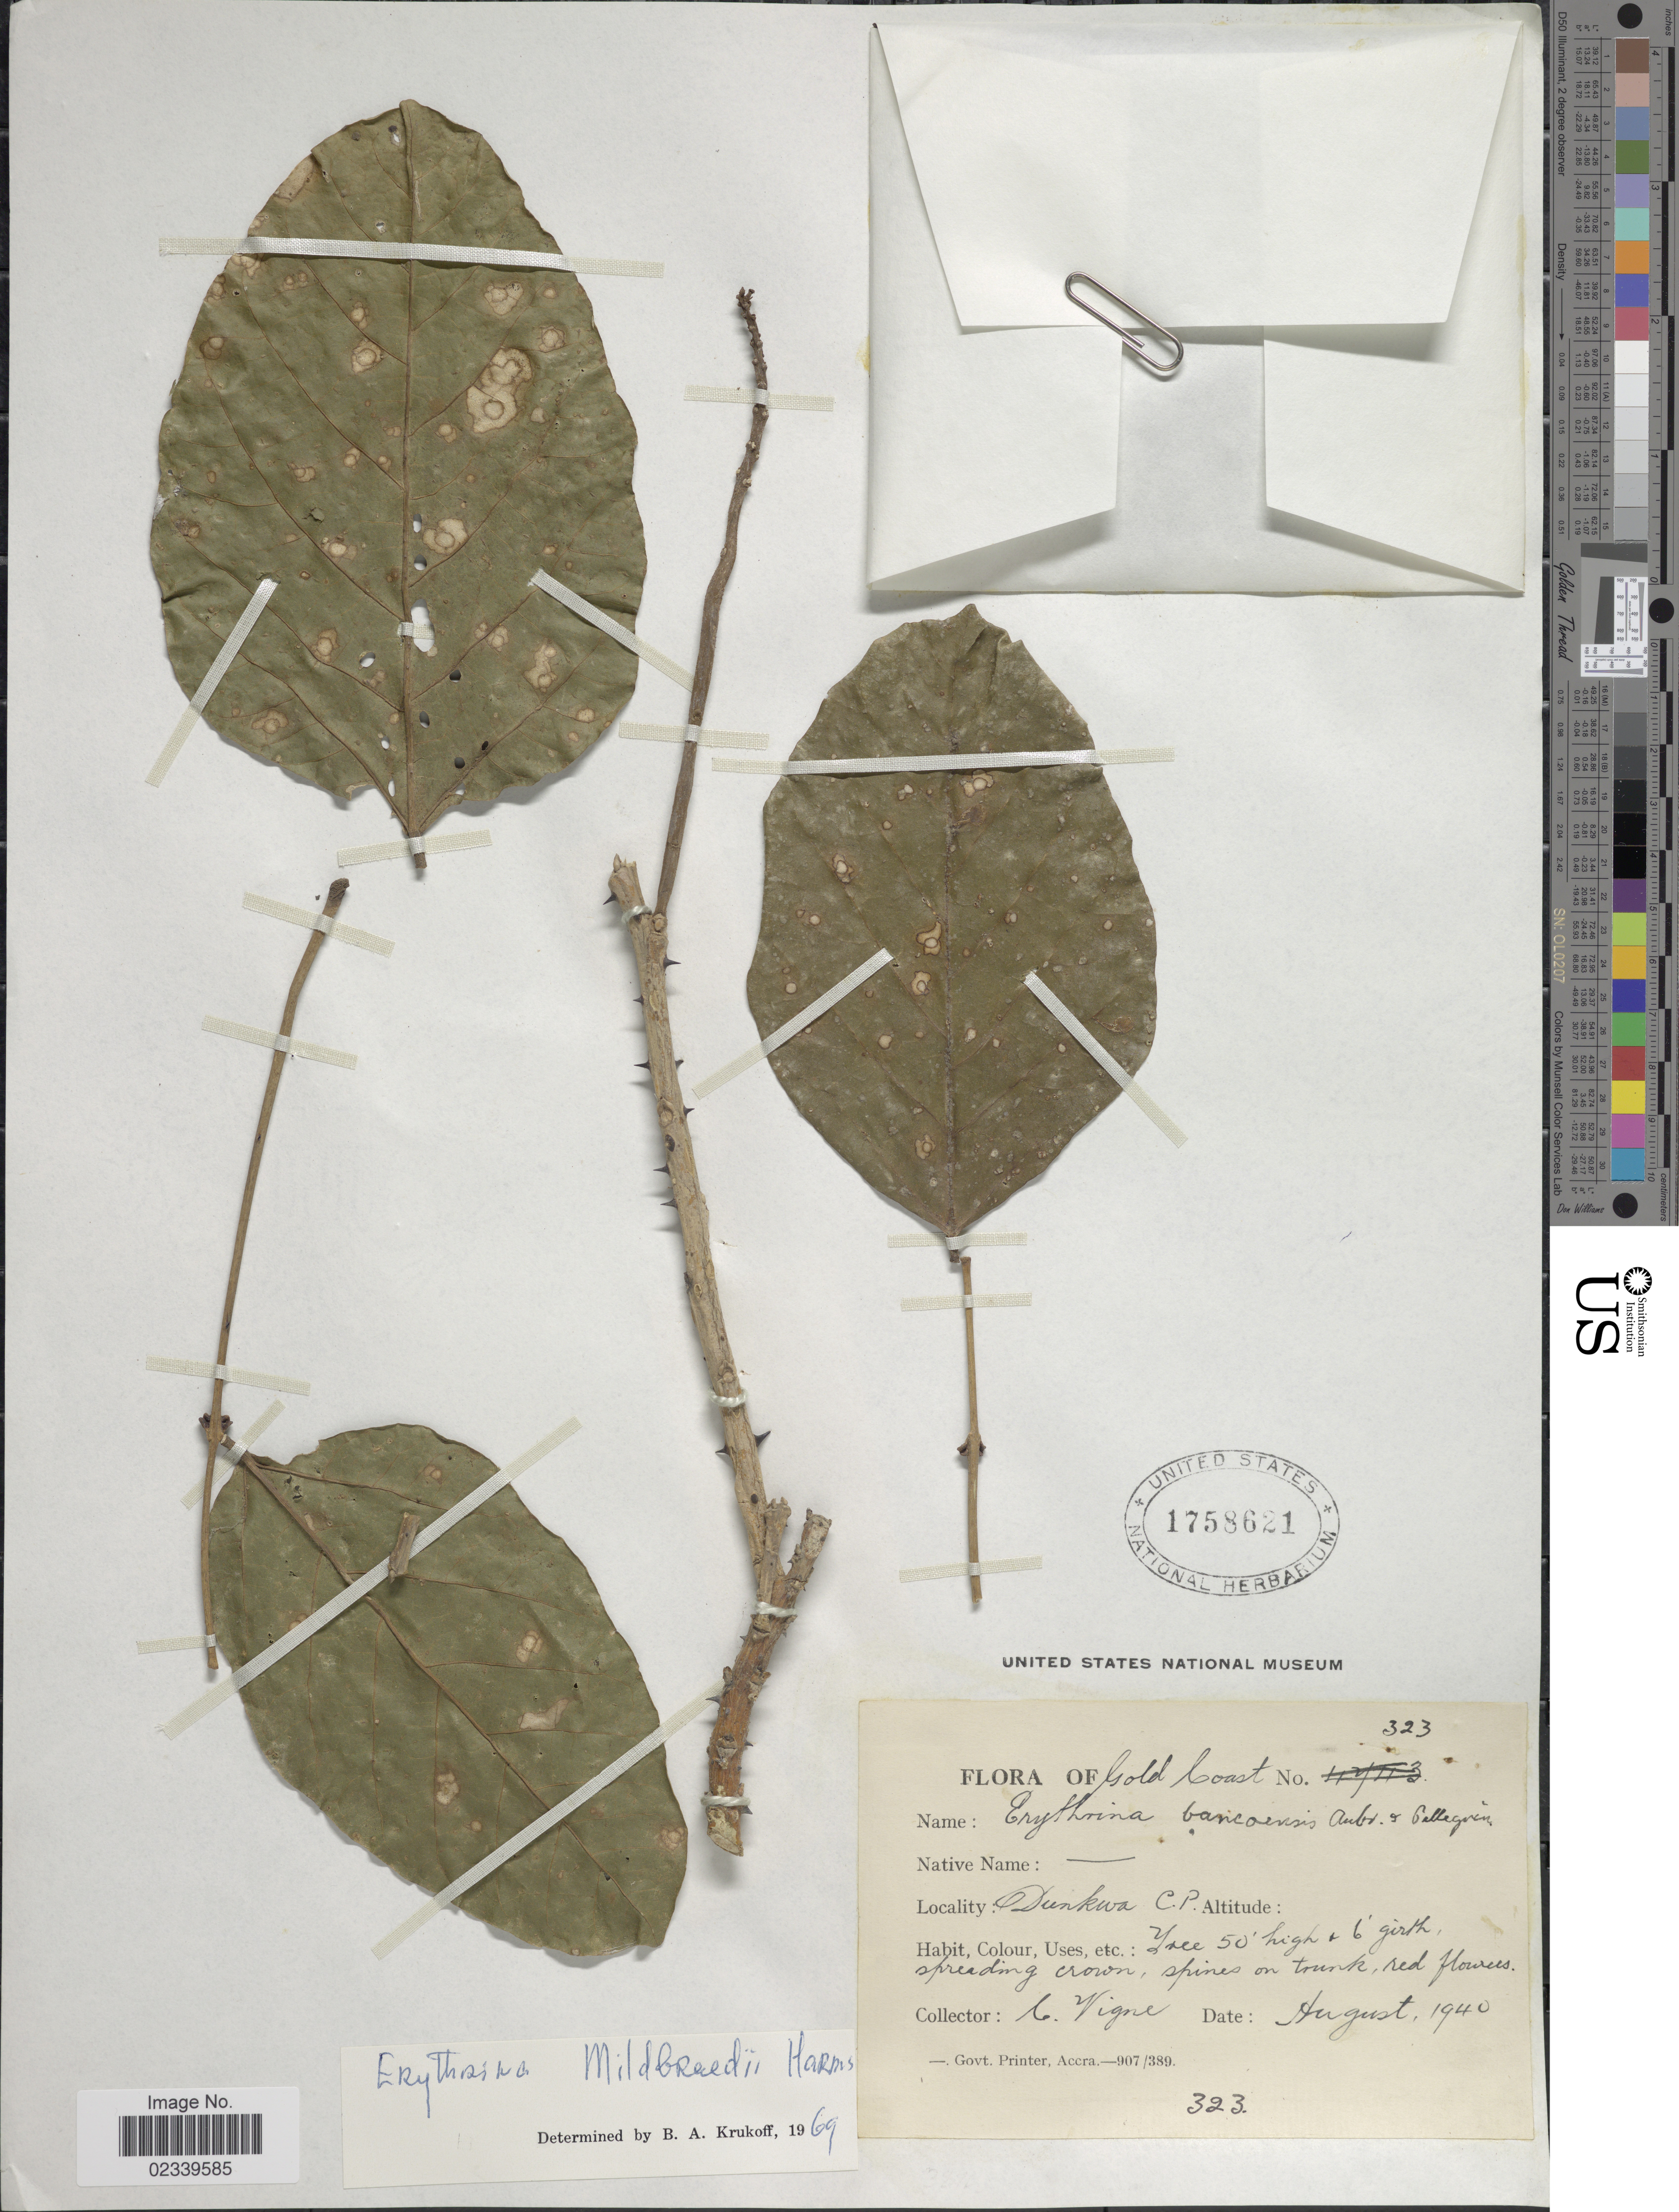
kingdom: Plantae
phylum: Tracheophyta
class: Magnoliopsida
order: Fabales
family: Fabaceae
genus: Erythrina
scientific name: Erythrina mildbraedii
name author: Harms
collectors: C. Vigne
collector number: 323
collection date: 1940-08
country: Ghana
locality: Gold Coast, Dunkwa C.P.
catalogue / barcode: US 1758621